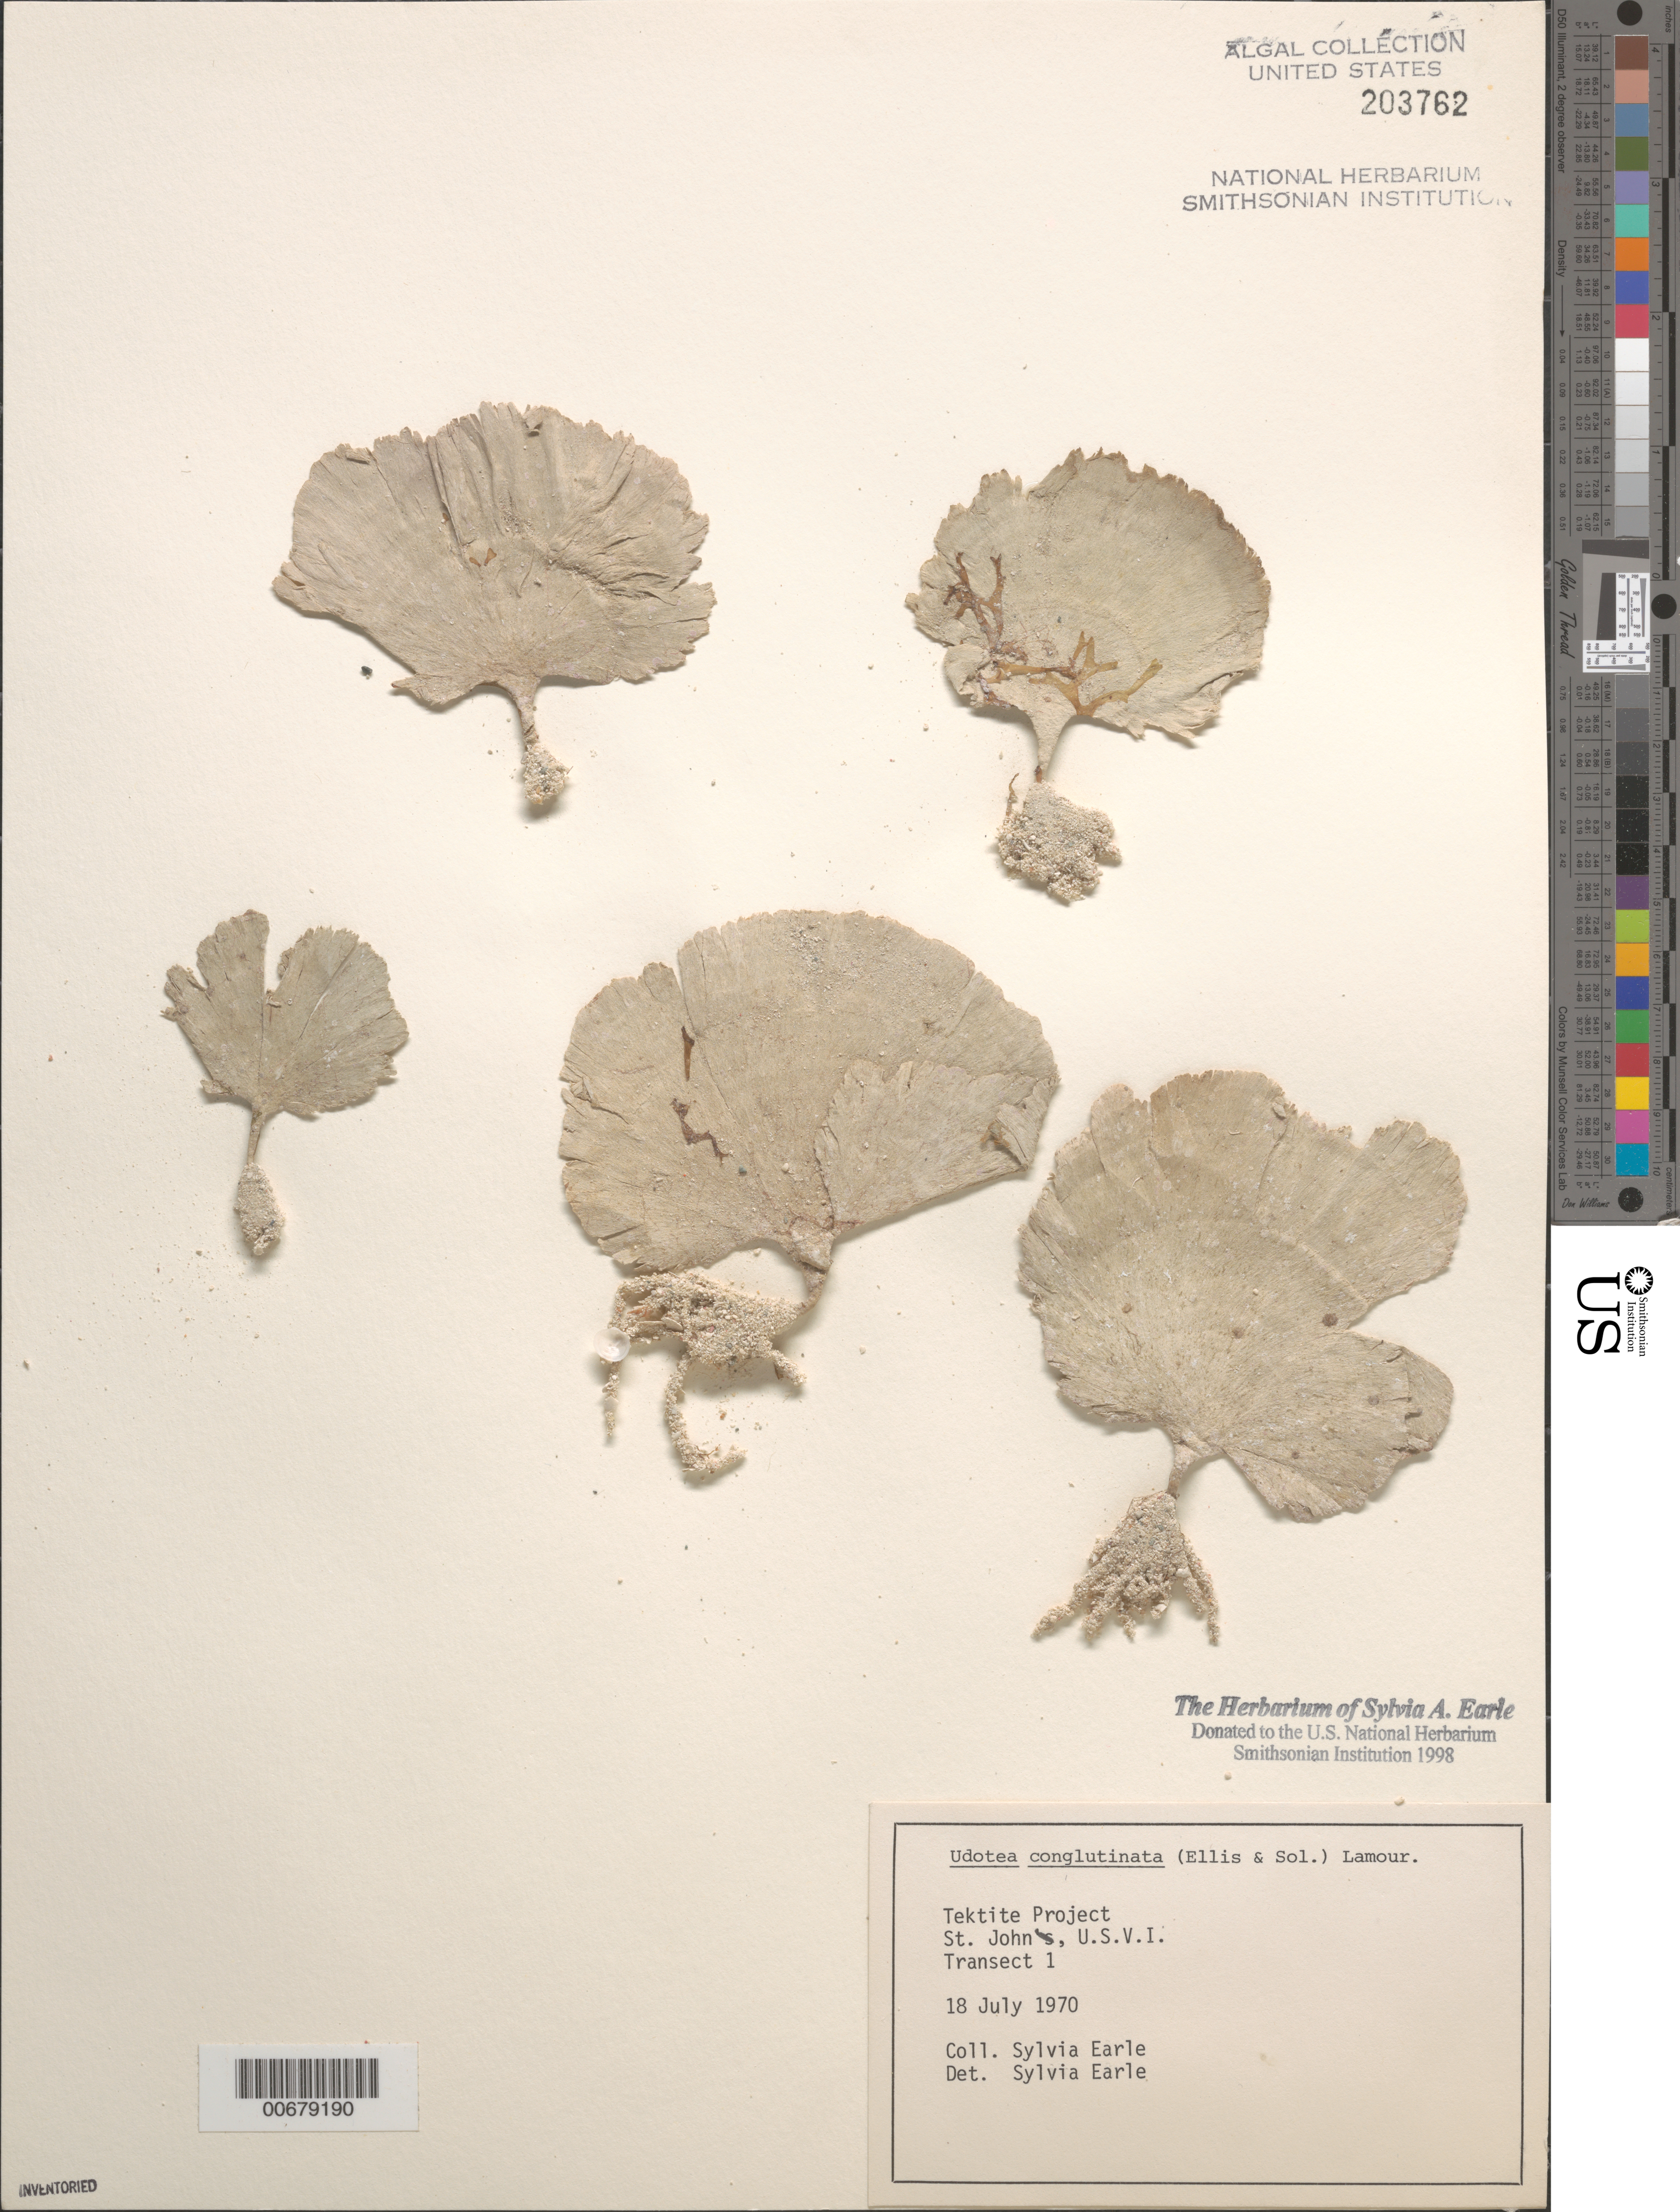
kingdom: Plantae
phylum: Chlorophyta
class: Ulvophyceae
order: Bryopsidales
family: Udoteaceae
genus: Udotea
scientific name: Udotea conglutinata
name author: (Ellis & Sol.) J.V.Lamouroux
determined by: Earle, S. A.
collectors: S. A. Earle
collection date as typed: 18 Jul 1970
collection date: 1970-07-18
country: U.S. Virgin Islands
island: St. John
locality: Tektite Project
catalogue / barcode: US 203762